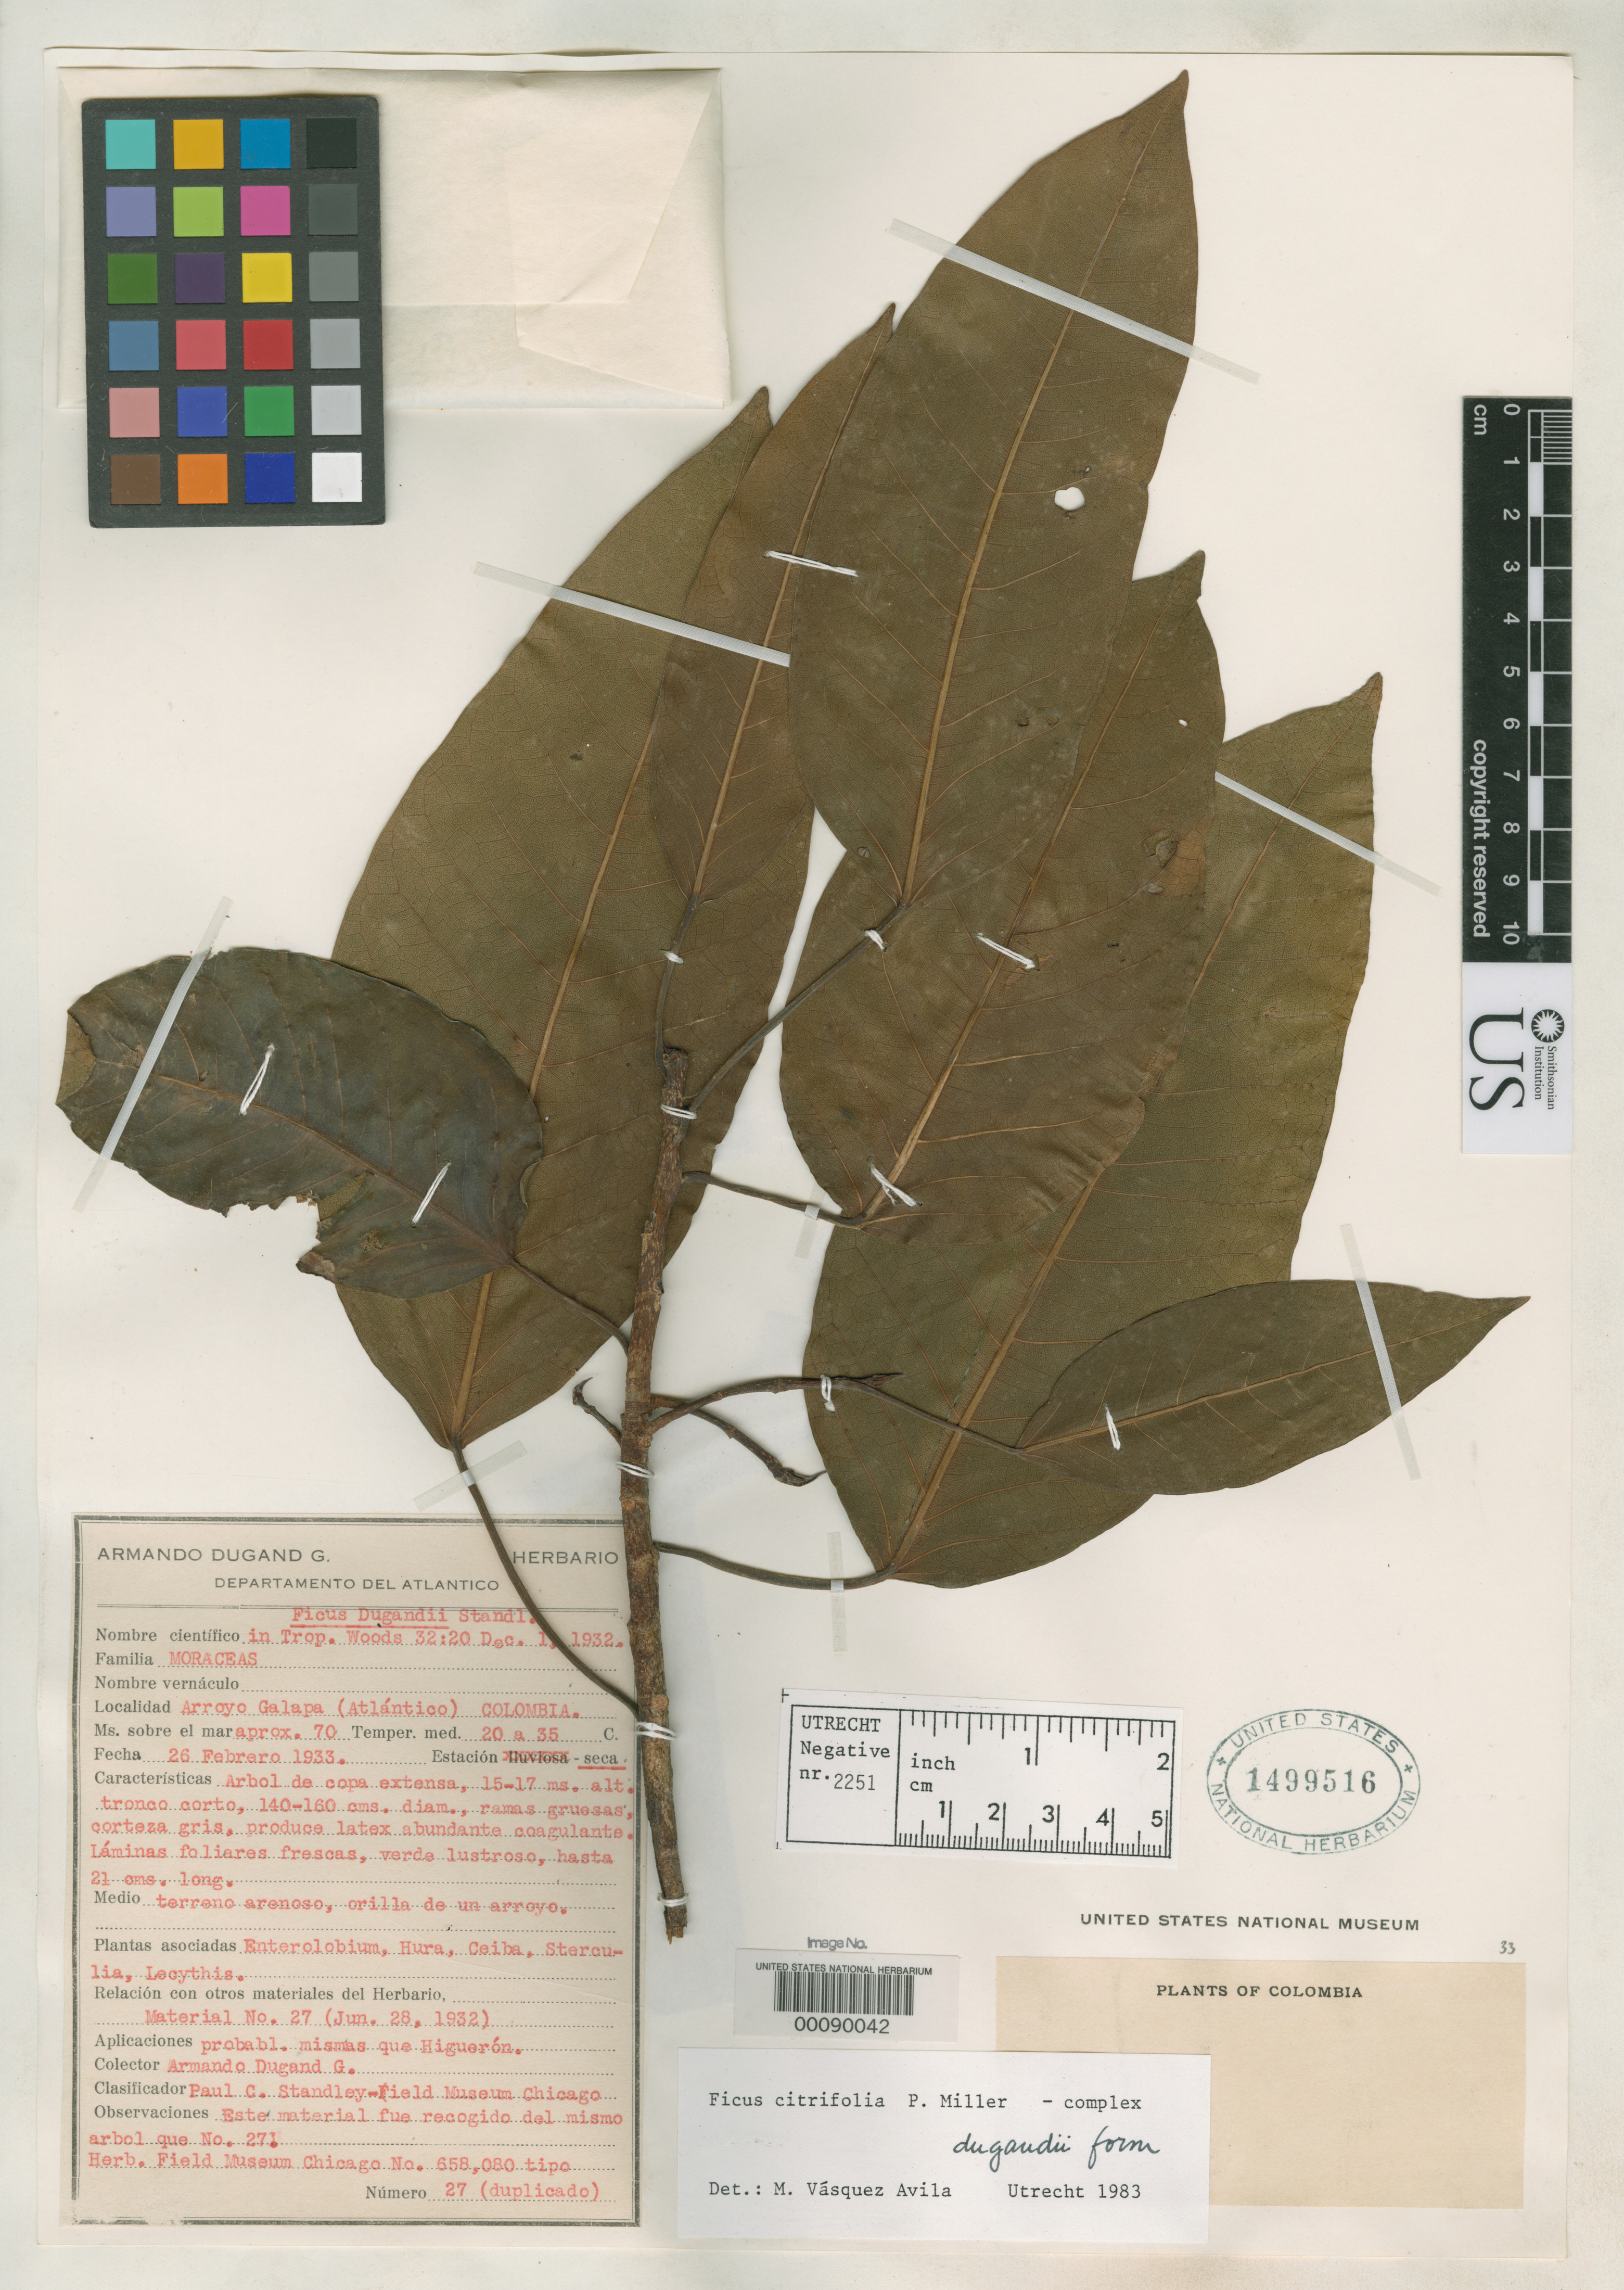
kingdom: Plantae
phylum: Tracheophyta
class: Magnoliopsida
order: Rosales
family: Moraceae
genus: Ficus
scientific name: Ficus dugandii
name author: Standl.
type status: Isotype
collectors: A. Dugand G.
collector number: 27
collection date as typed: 26 Feb 1933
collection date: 1933-02-26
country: Colombia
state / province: Atlántico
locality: Arroyo Galapa.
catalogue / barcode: US 1499516